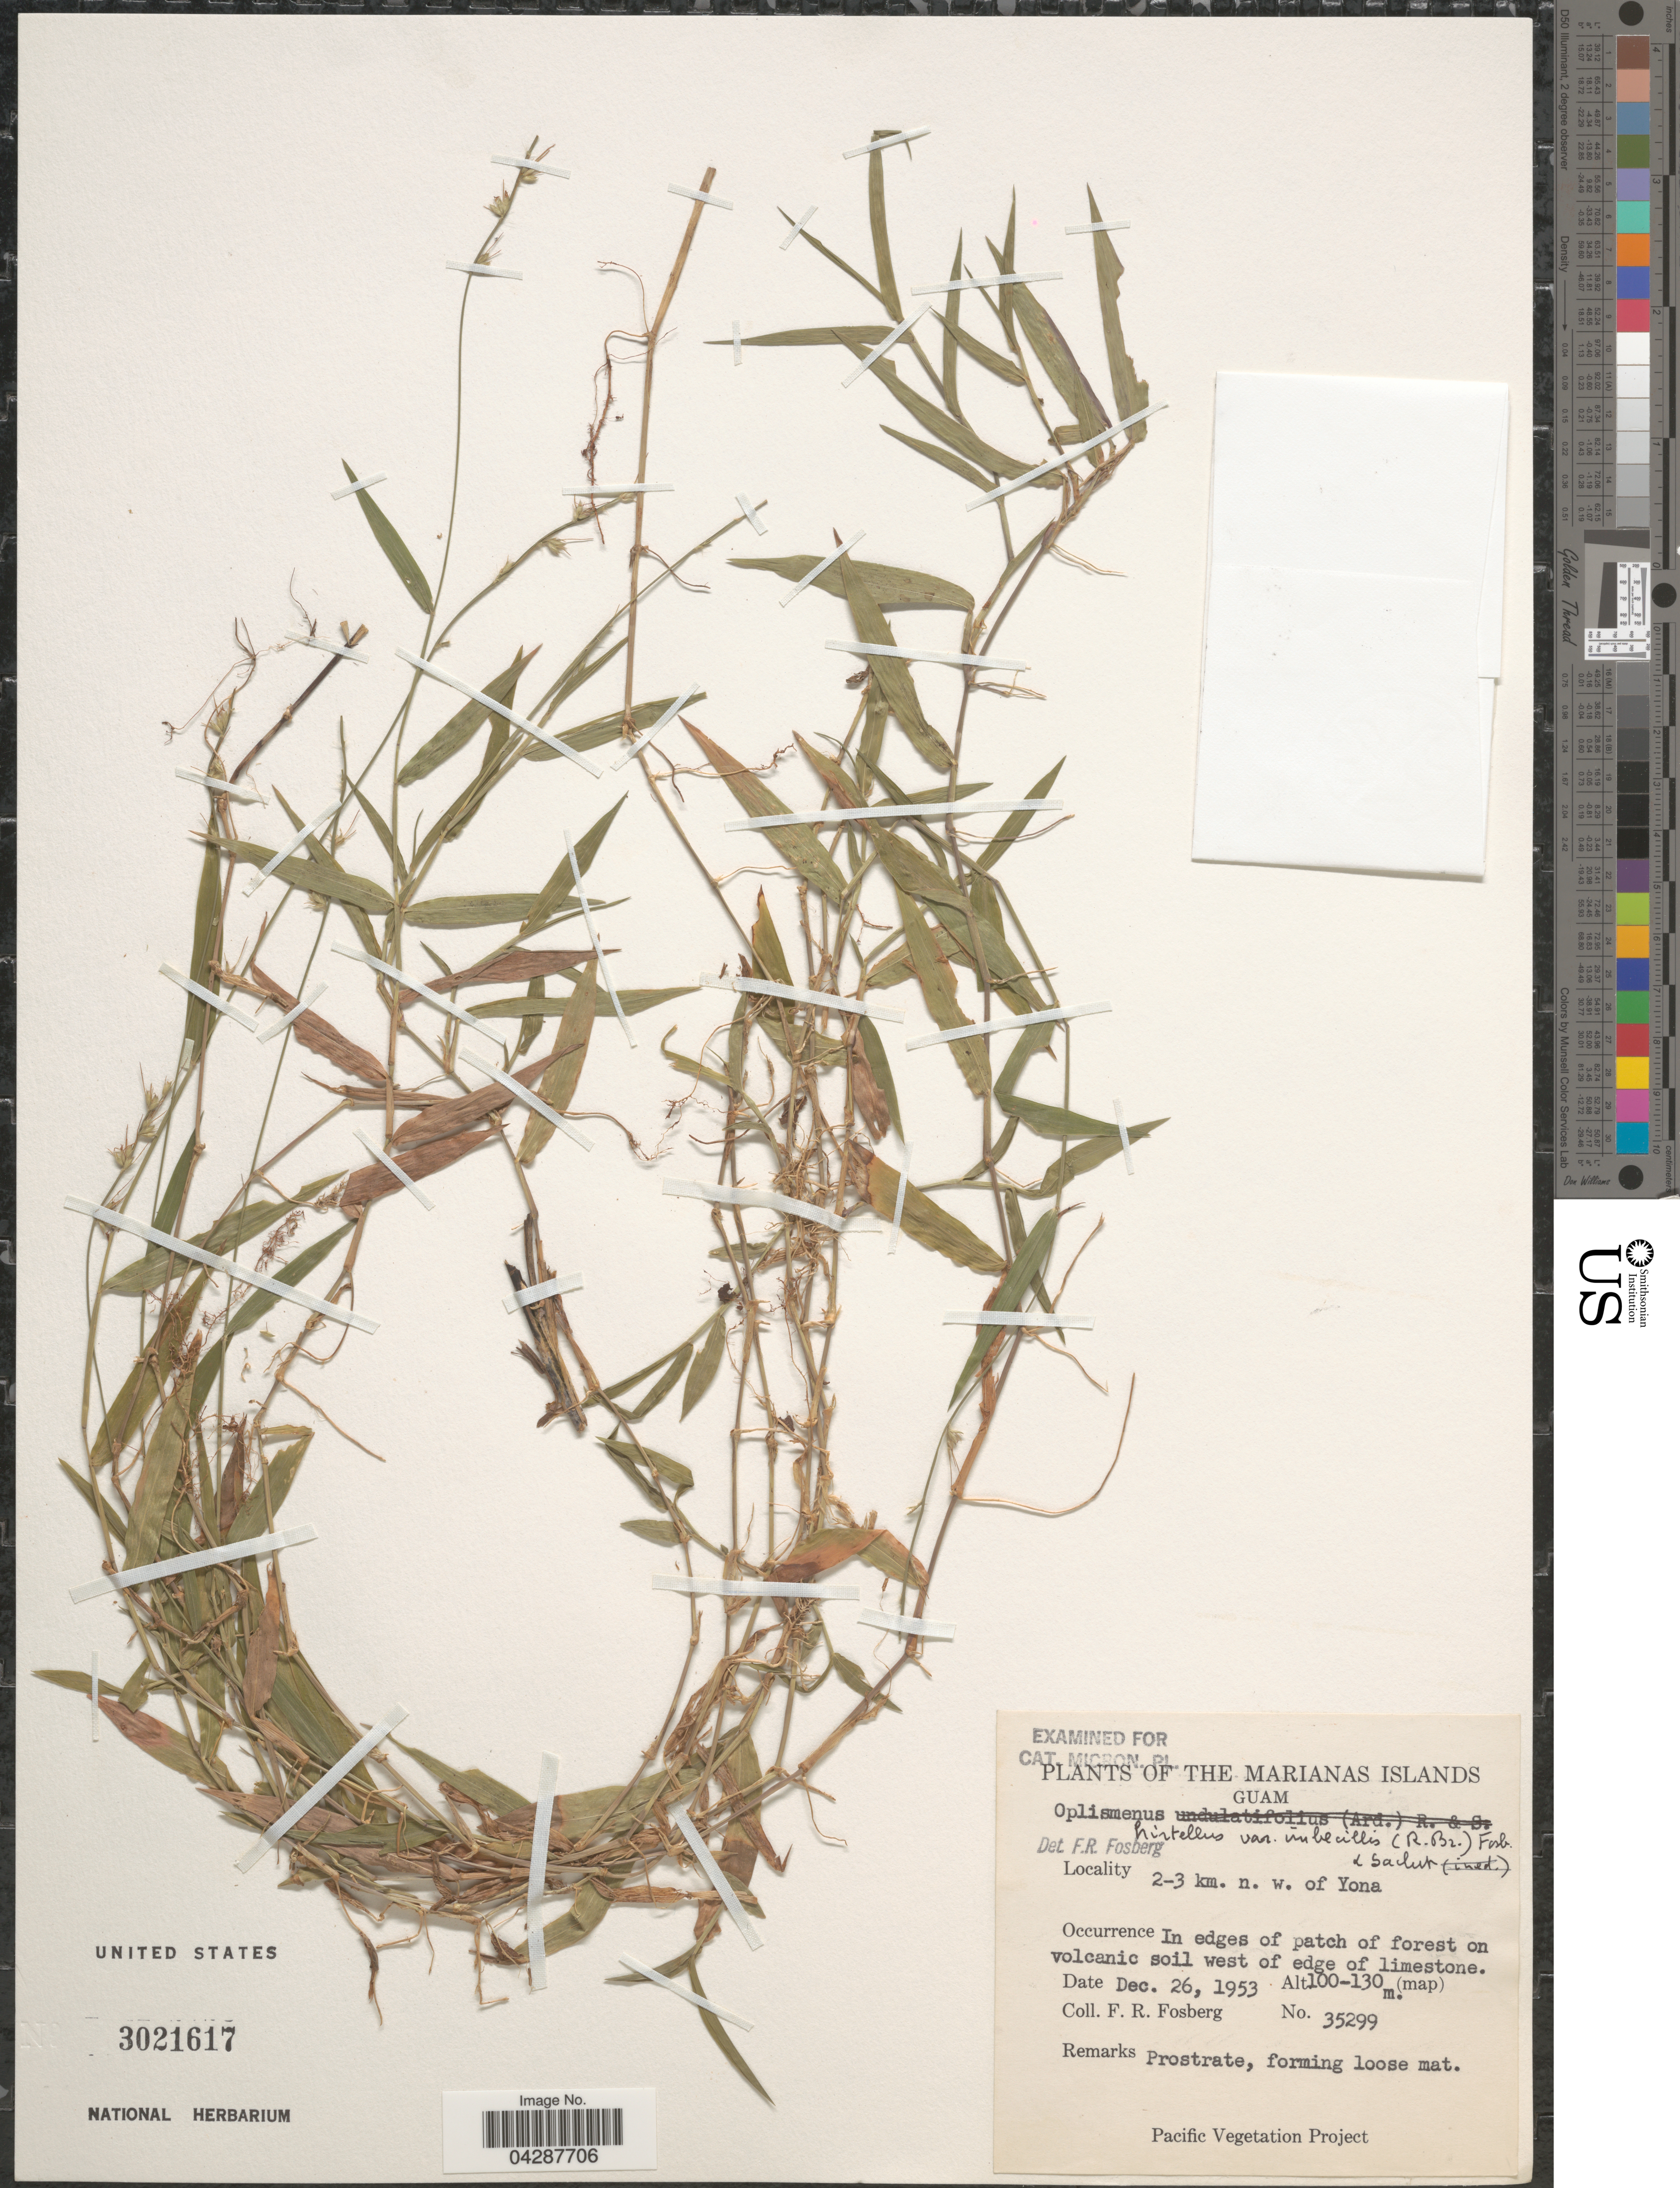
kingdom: Plantae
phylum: Tracheophyta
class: Liliopsida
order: Poales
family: Poaceae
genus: Oplismenus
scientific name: Oplismenus hirtellus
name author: (L.) P. Beauv.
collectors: F. R. Fosberg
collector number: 35299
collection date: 1953-12-26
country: Guam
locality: The Marianas Islands. 2-3 km. n. w. of Yona.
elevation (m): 100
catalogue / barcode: US 3021617